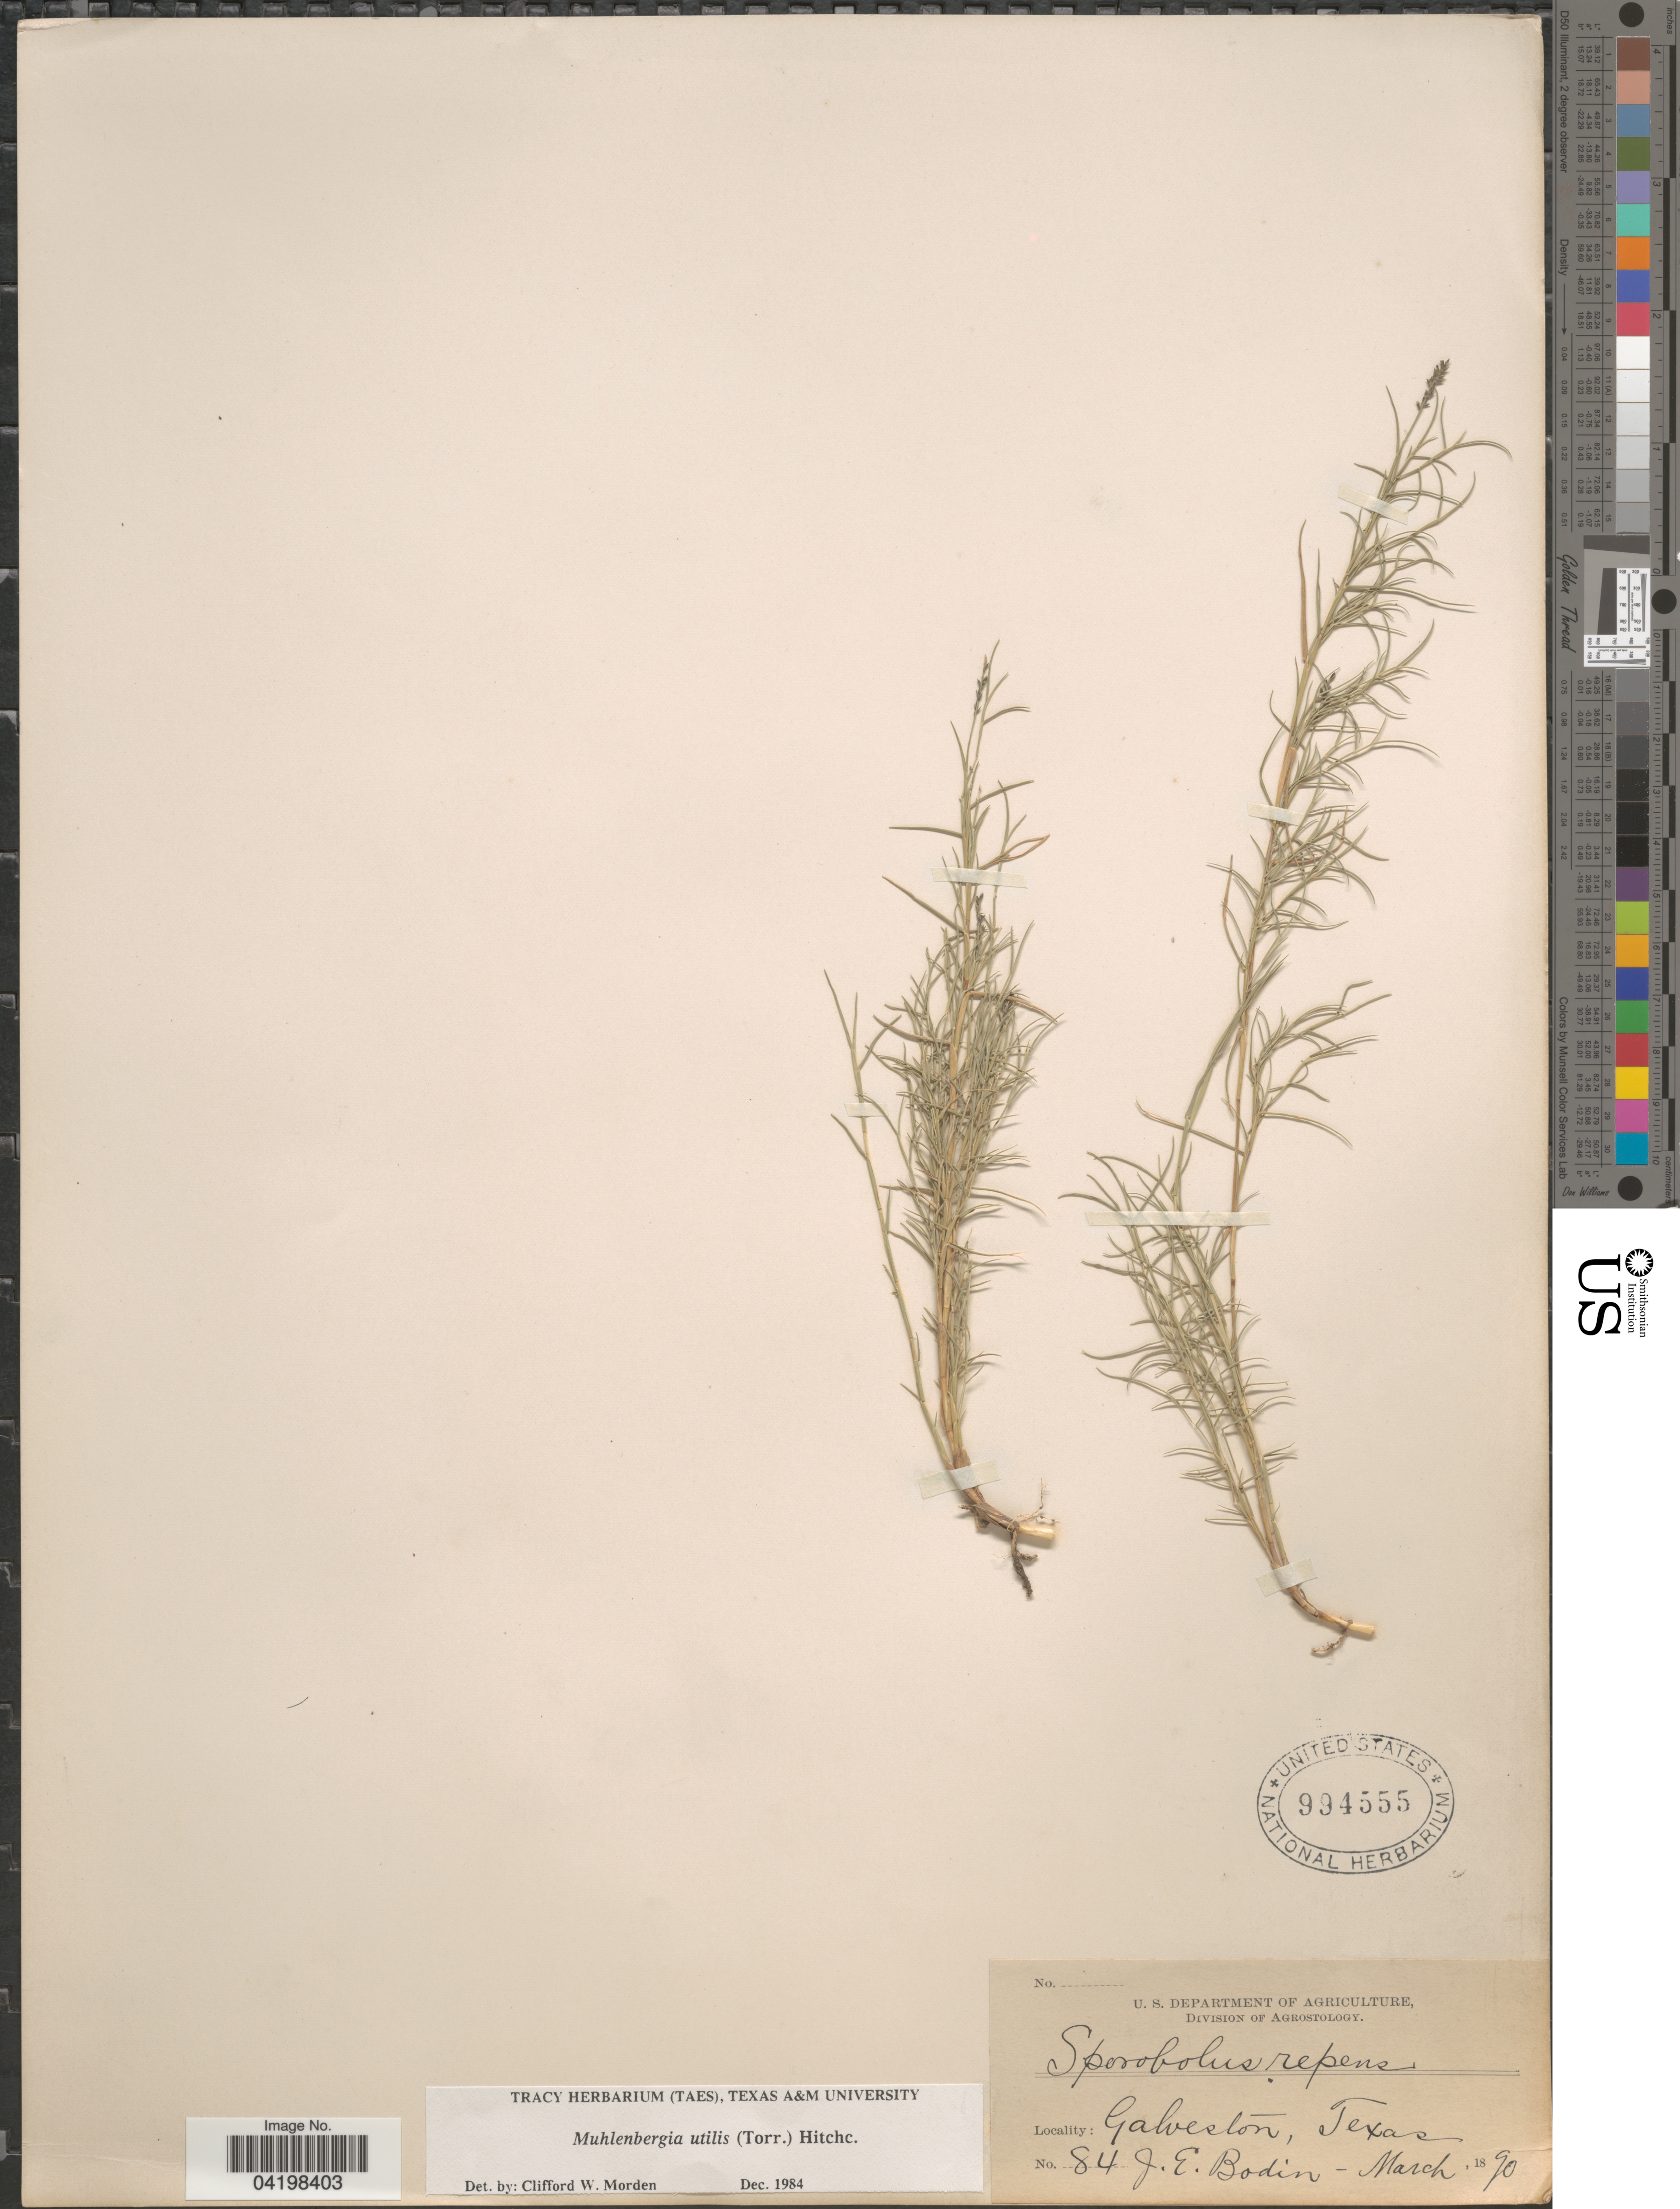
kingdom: Plantae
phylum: Tracheophyta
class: Liliopsida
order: Poales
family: Poaceae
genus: Muhlenbergia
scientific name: Muhlenbergia utilis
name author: (Torr.) Hitchc.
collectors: J. E. Bodin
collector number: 84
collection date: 1890-03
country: United States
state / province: Texas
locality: Galveston.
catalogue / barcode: US 994555